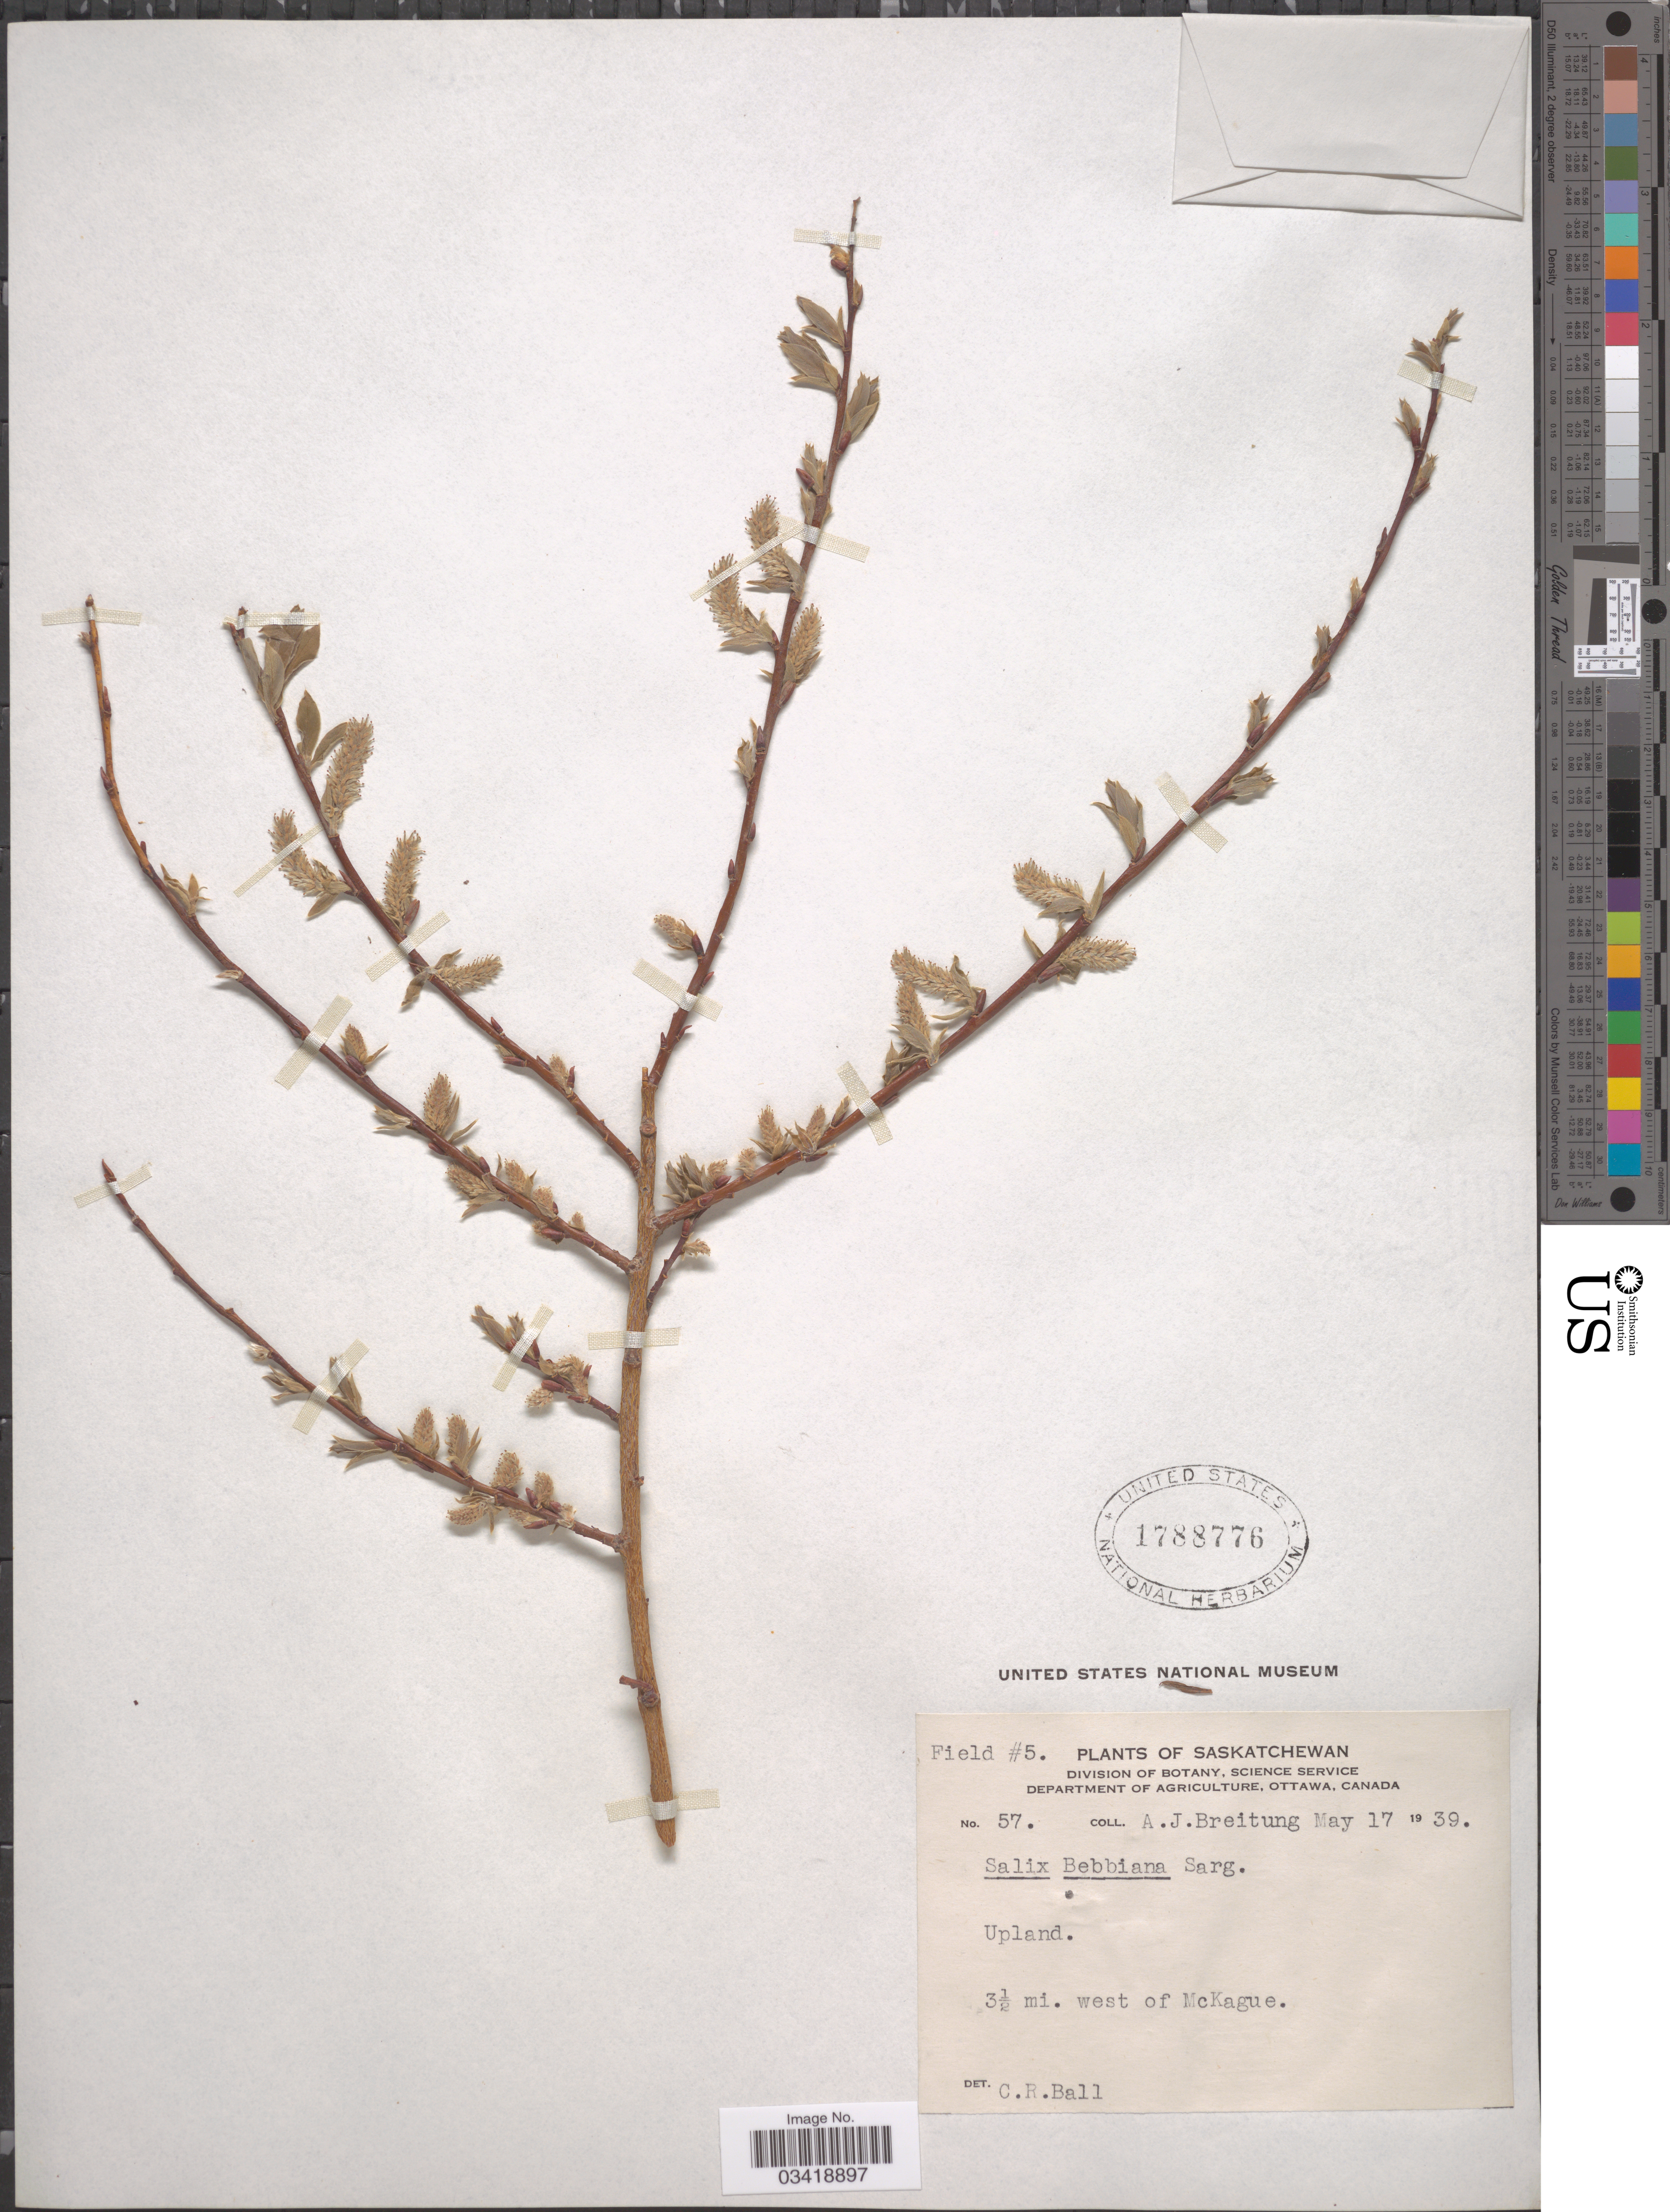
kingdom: Plantae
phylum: Tracheophyta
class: Magnoliopsida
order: Malpighiales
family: Salicaceae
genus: Salix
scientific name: Salix bebbiana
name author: Sarg.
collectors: A. Breitung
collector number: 57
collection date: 1939-05-17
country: Canada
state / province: Saskatchewan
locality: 3½ mi. west of McKague.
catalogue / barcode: US 1788776